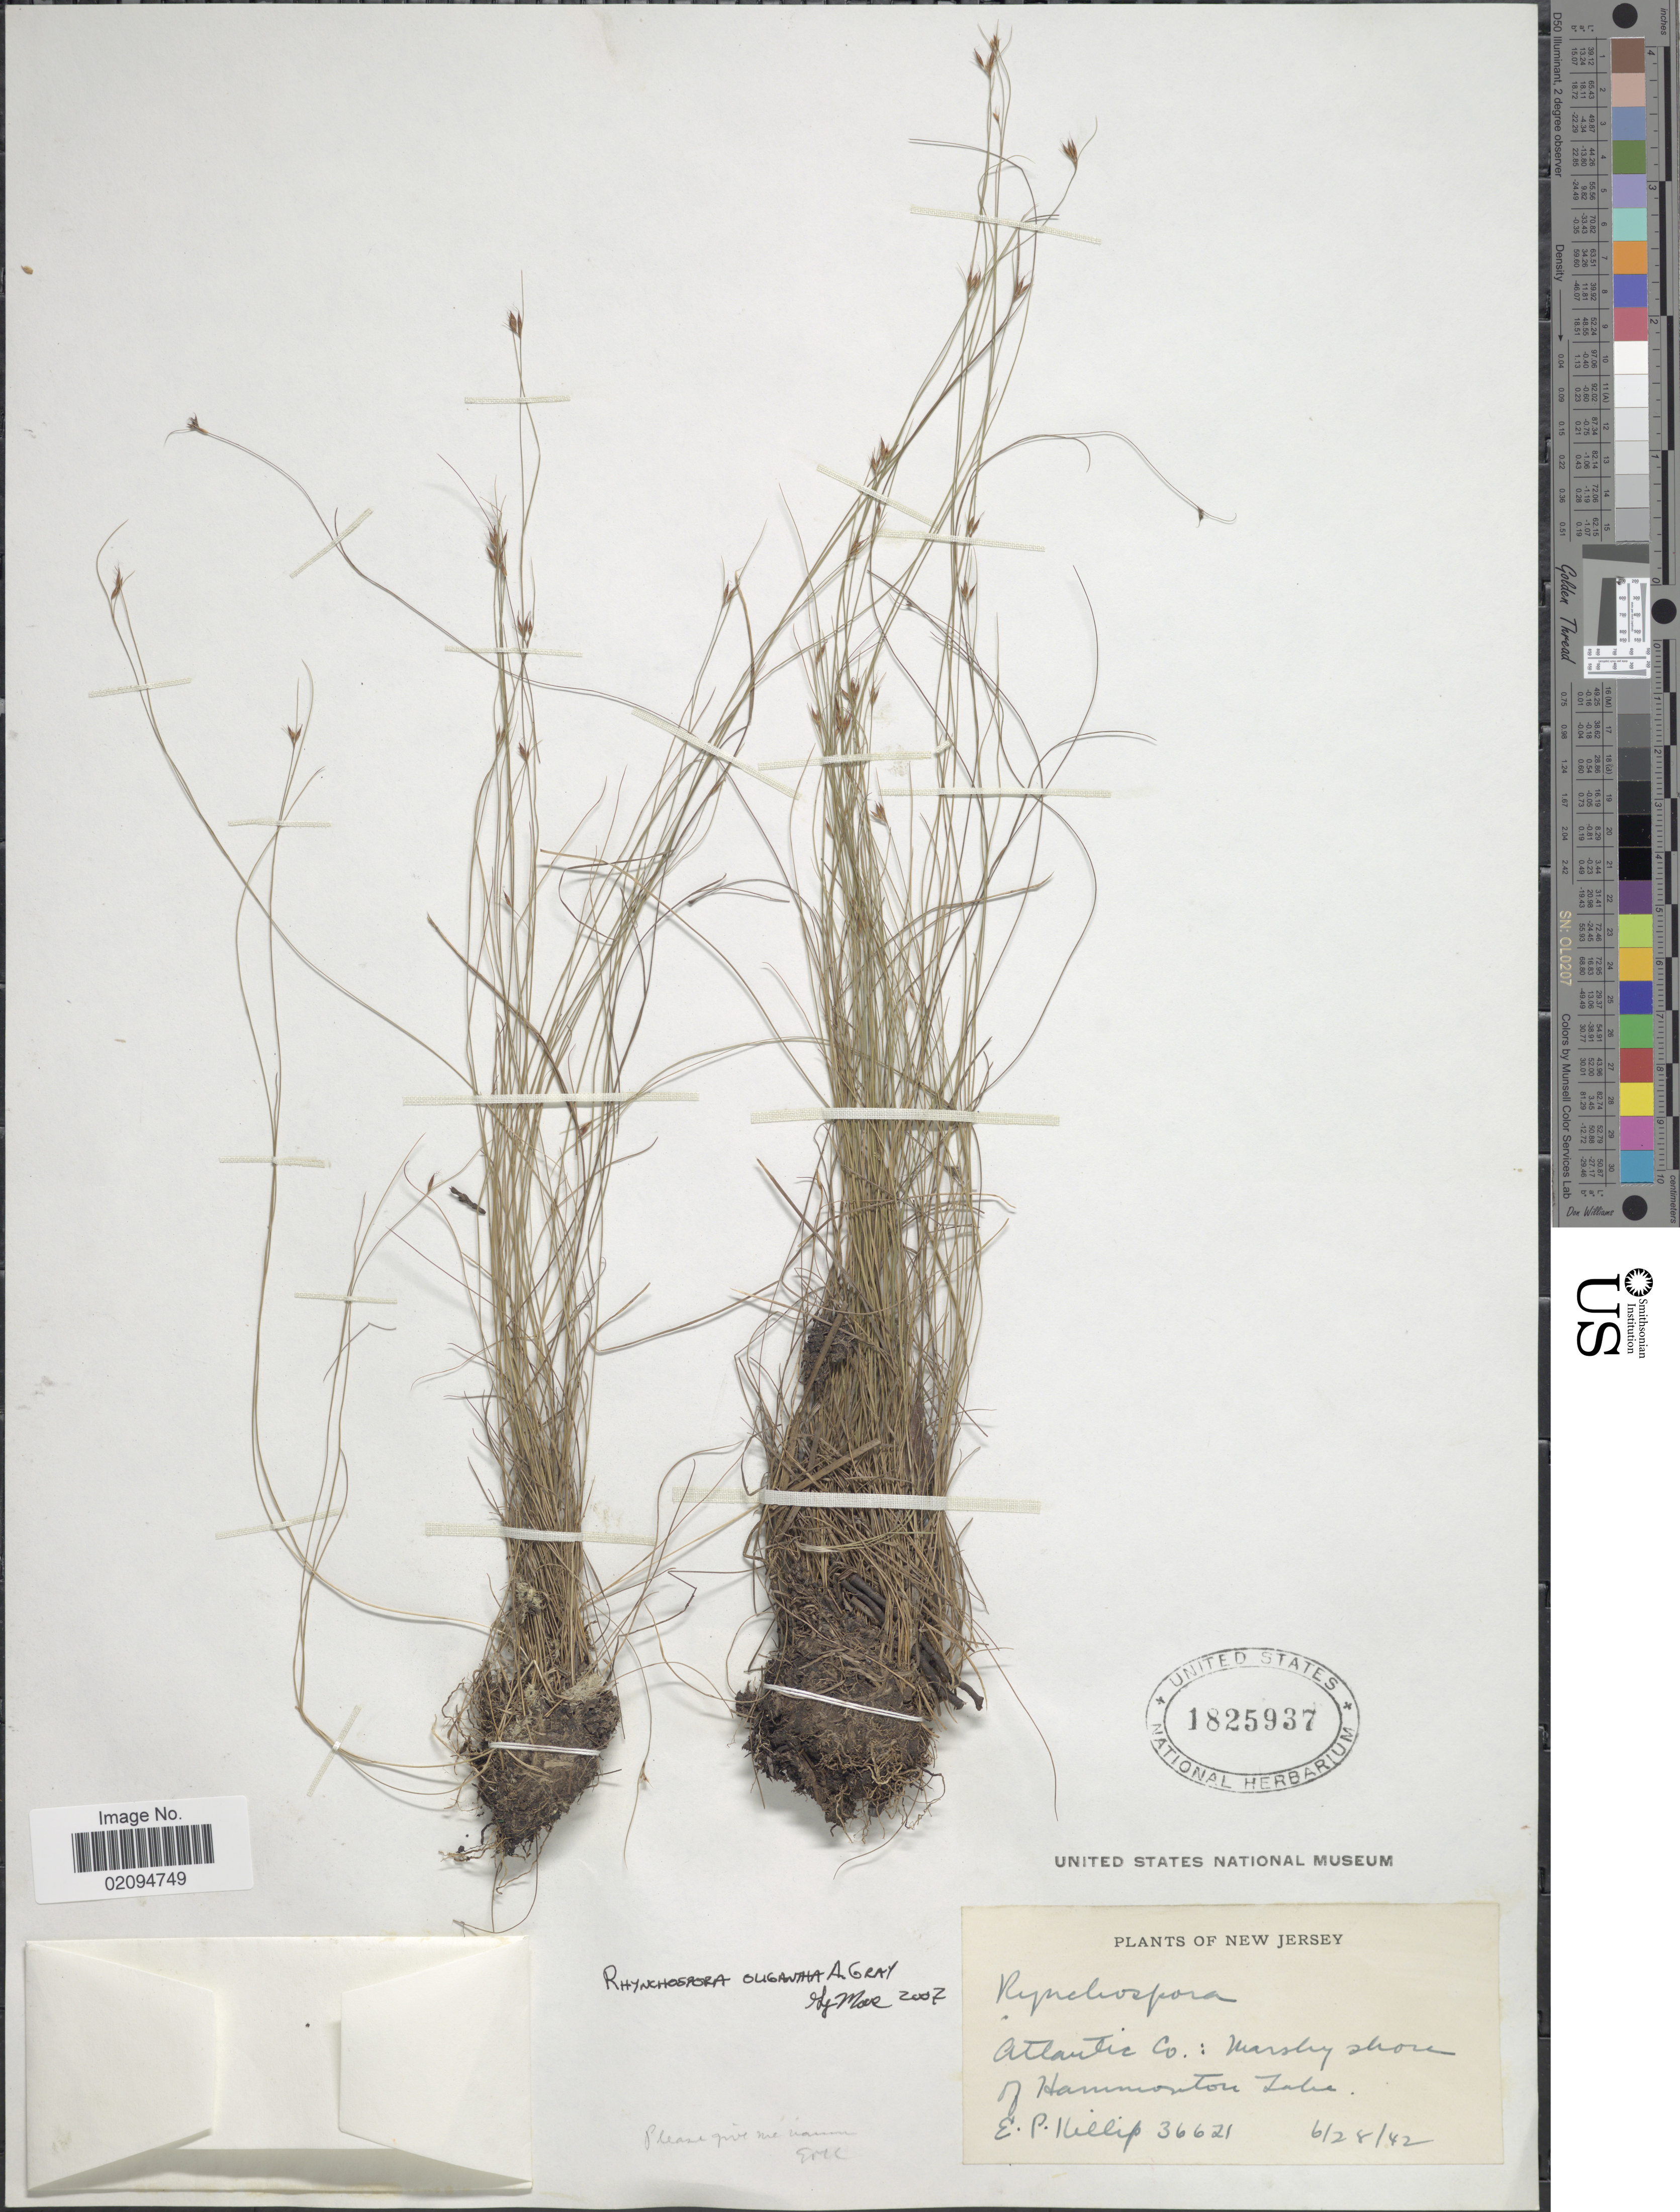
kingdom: Plantae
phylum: Tracheophyta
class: Liliopsida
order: Poales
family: Cyperaceae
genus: Rhynchospora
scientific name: Rhynchospora oligantha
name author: A. Gray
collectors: E. P. Killip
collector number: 36621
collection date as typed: Transcribed d/m/y: 28/6/42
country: United States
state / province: New Jersey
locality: Atlantic Co.: Marshy shore of Hammerton Lake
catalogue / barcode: US 1825937